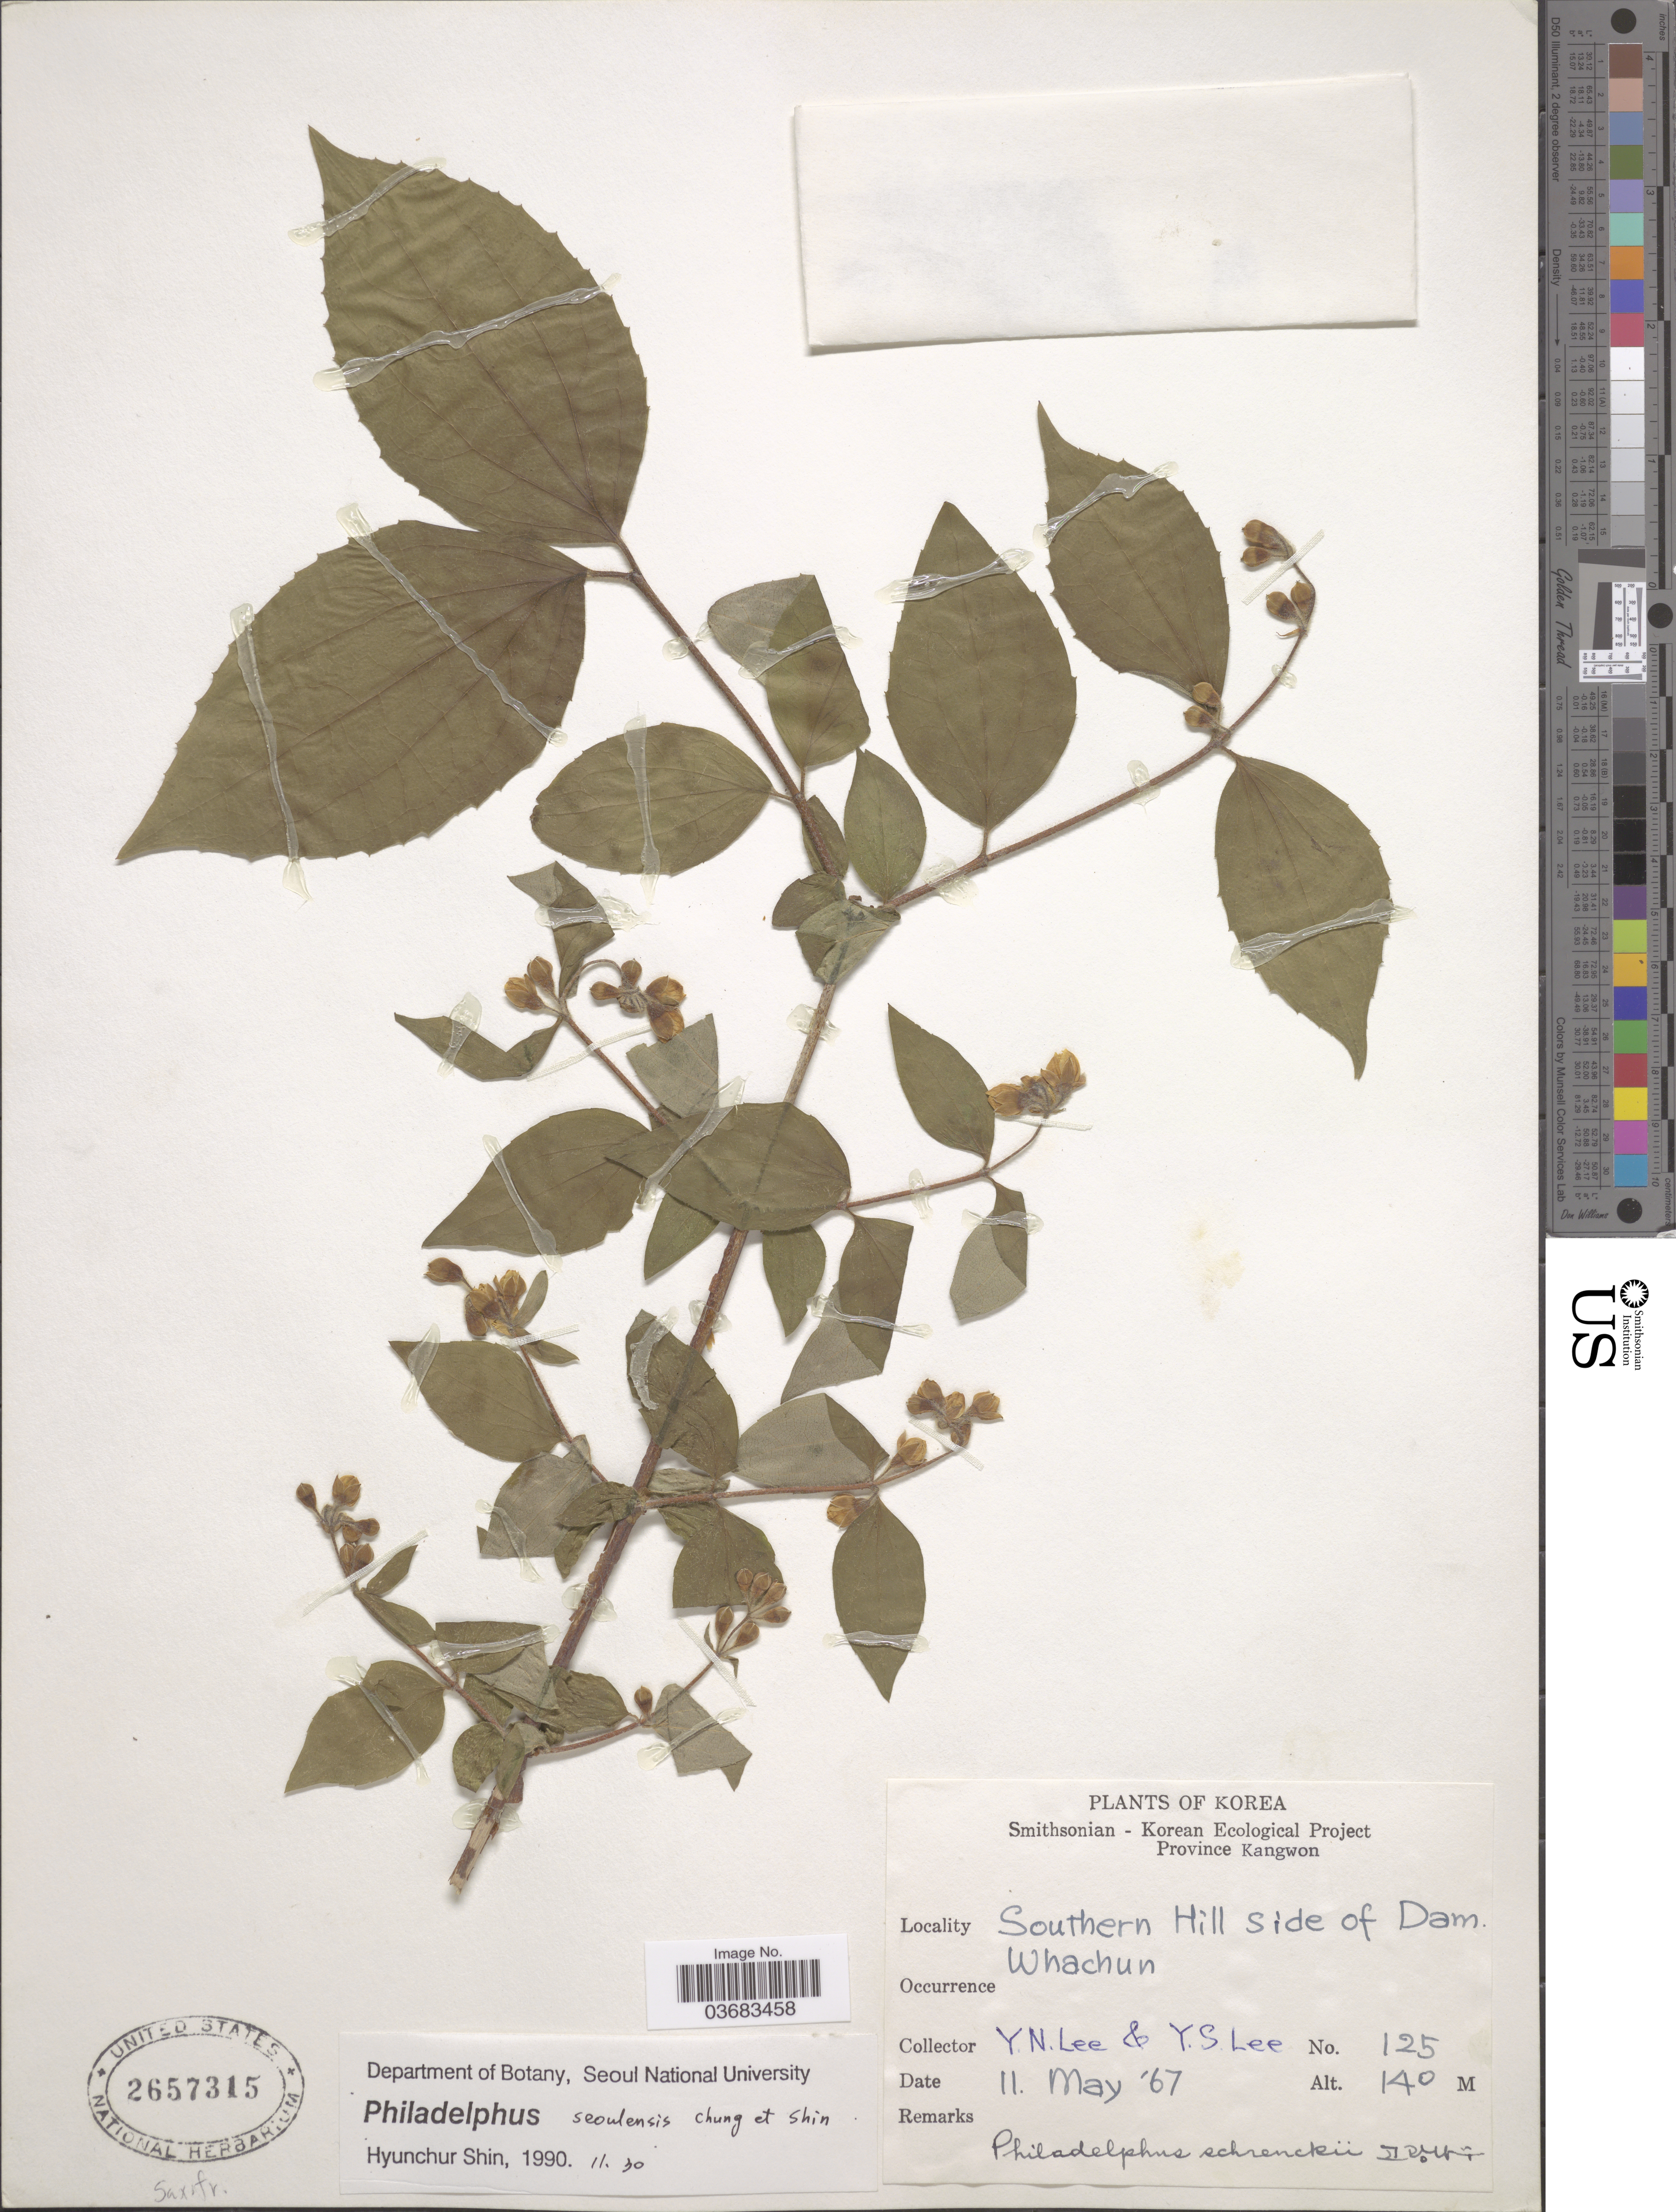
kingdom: Plantae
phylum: Tracheophyta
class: Magnoliopsida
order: Cornales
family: Hydrangeaceae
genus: Philadelphus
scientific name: Philadelphus seoulensis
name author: Y.H. Chung & H. Shin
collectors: Y. N. Lee & Y. S. Lee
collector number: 125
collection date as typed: Transcribed d/m/y: 11/5/67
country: North Korea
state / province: Kangwon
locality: Southern Hill side of Dam. Whachun.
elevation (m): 140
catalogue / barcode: US 2657315